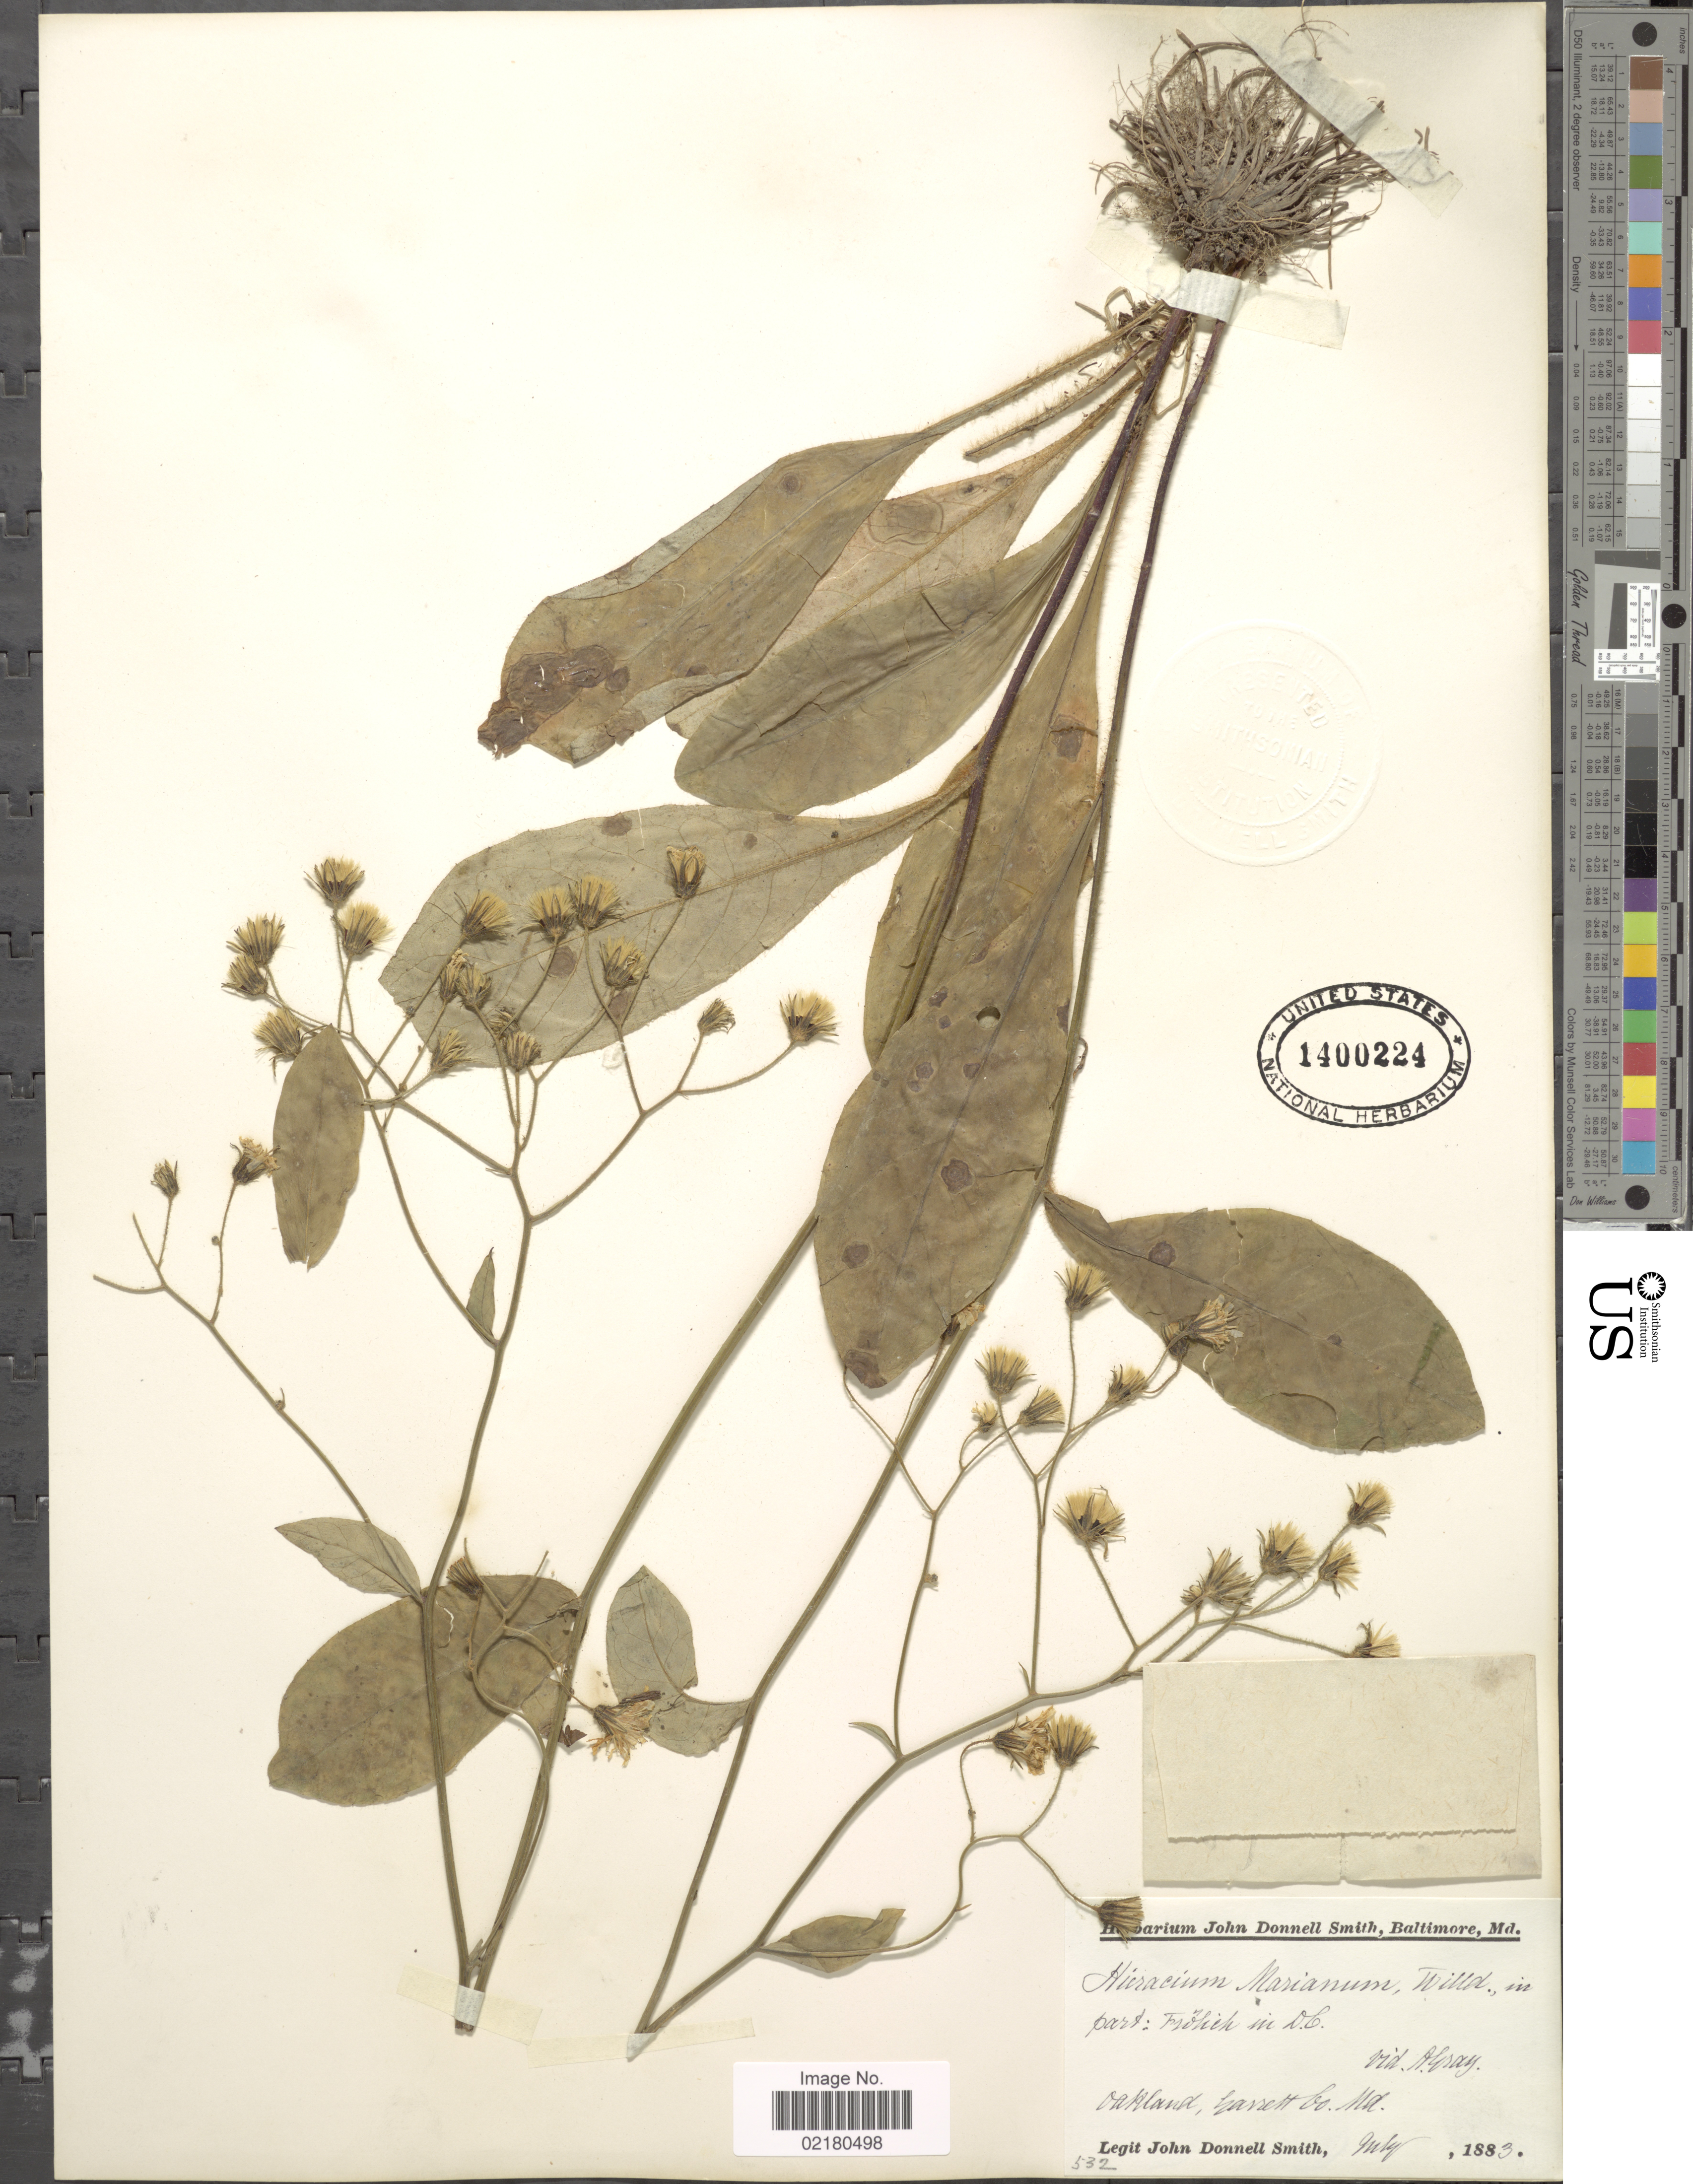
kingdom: Plantae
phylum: Tracheophyta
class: Magnoliopsida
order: Asterales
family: Asteraceae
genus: Hieracium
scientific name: Hieracium marianum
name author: Willd.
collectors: J. Donnell Smith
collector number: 532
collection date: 1883-07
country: United States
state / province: Maryland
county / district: Garrett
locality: Oakland, Garrett Co. Md.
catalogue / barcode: US 1400224